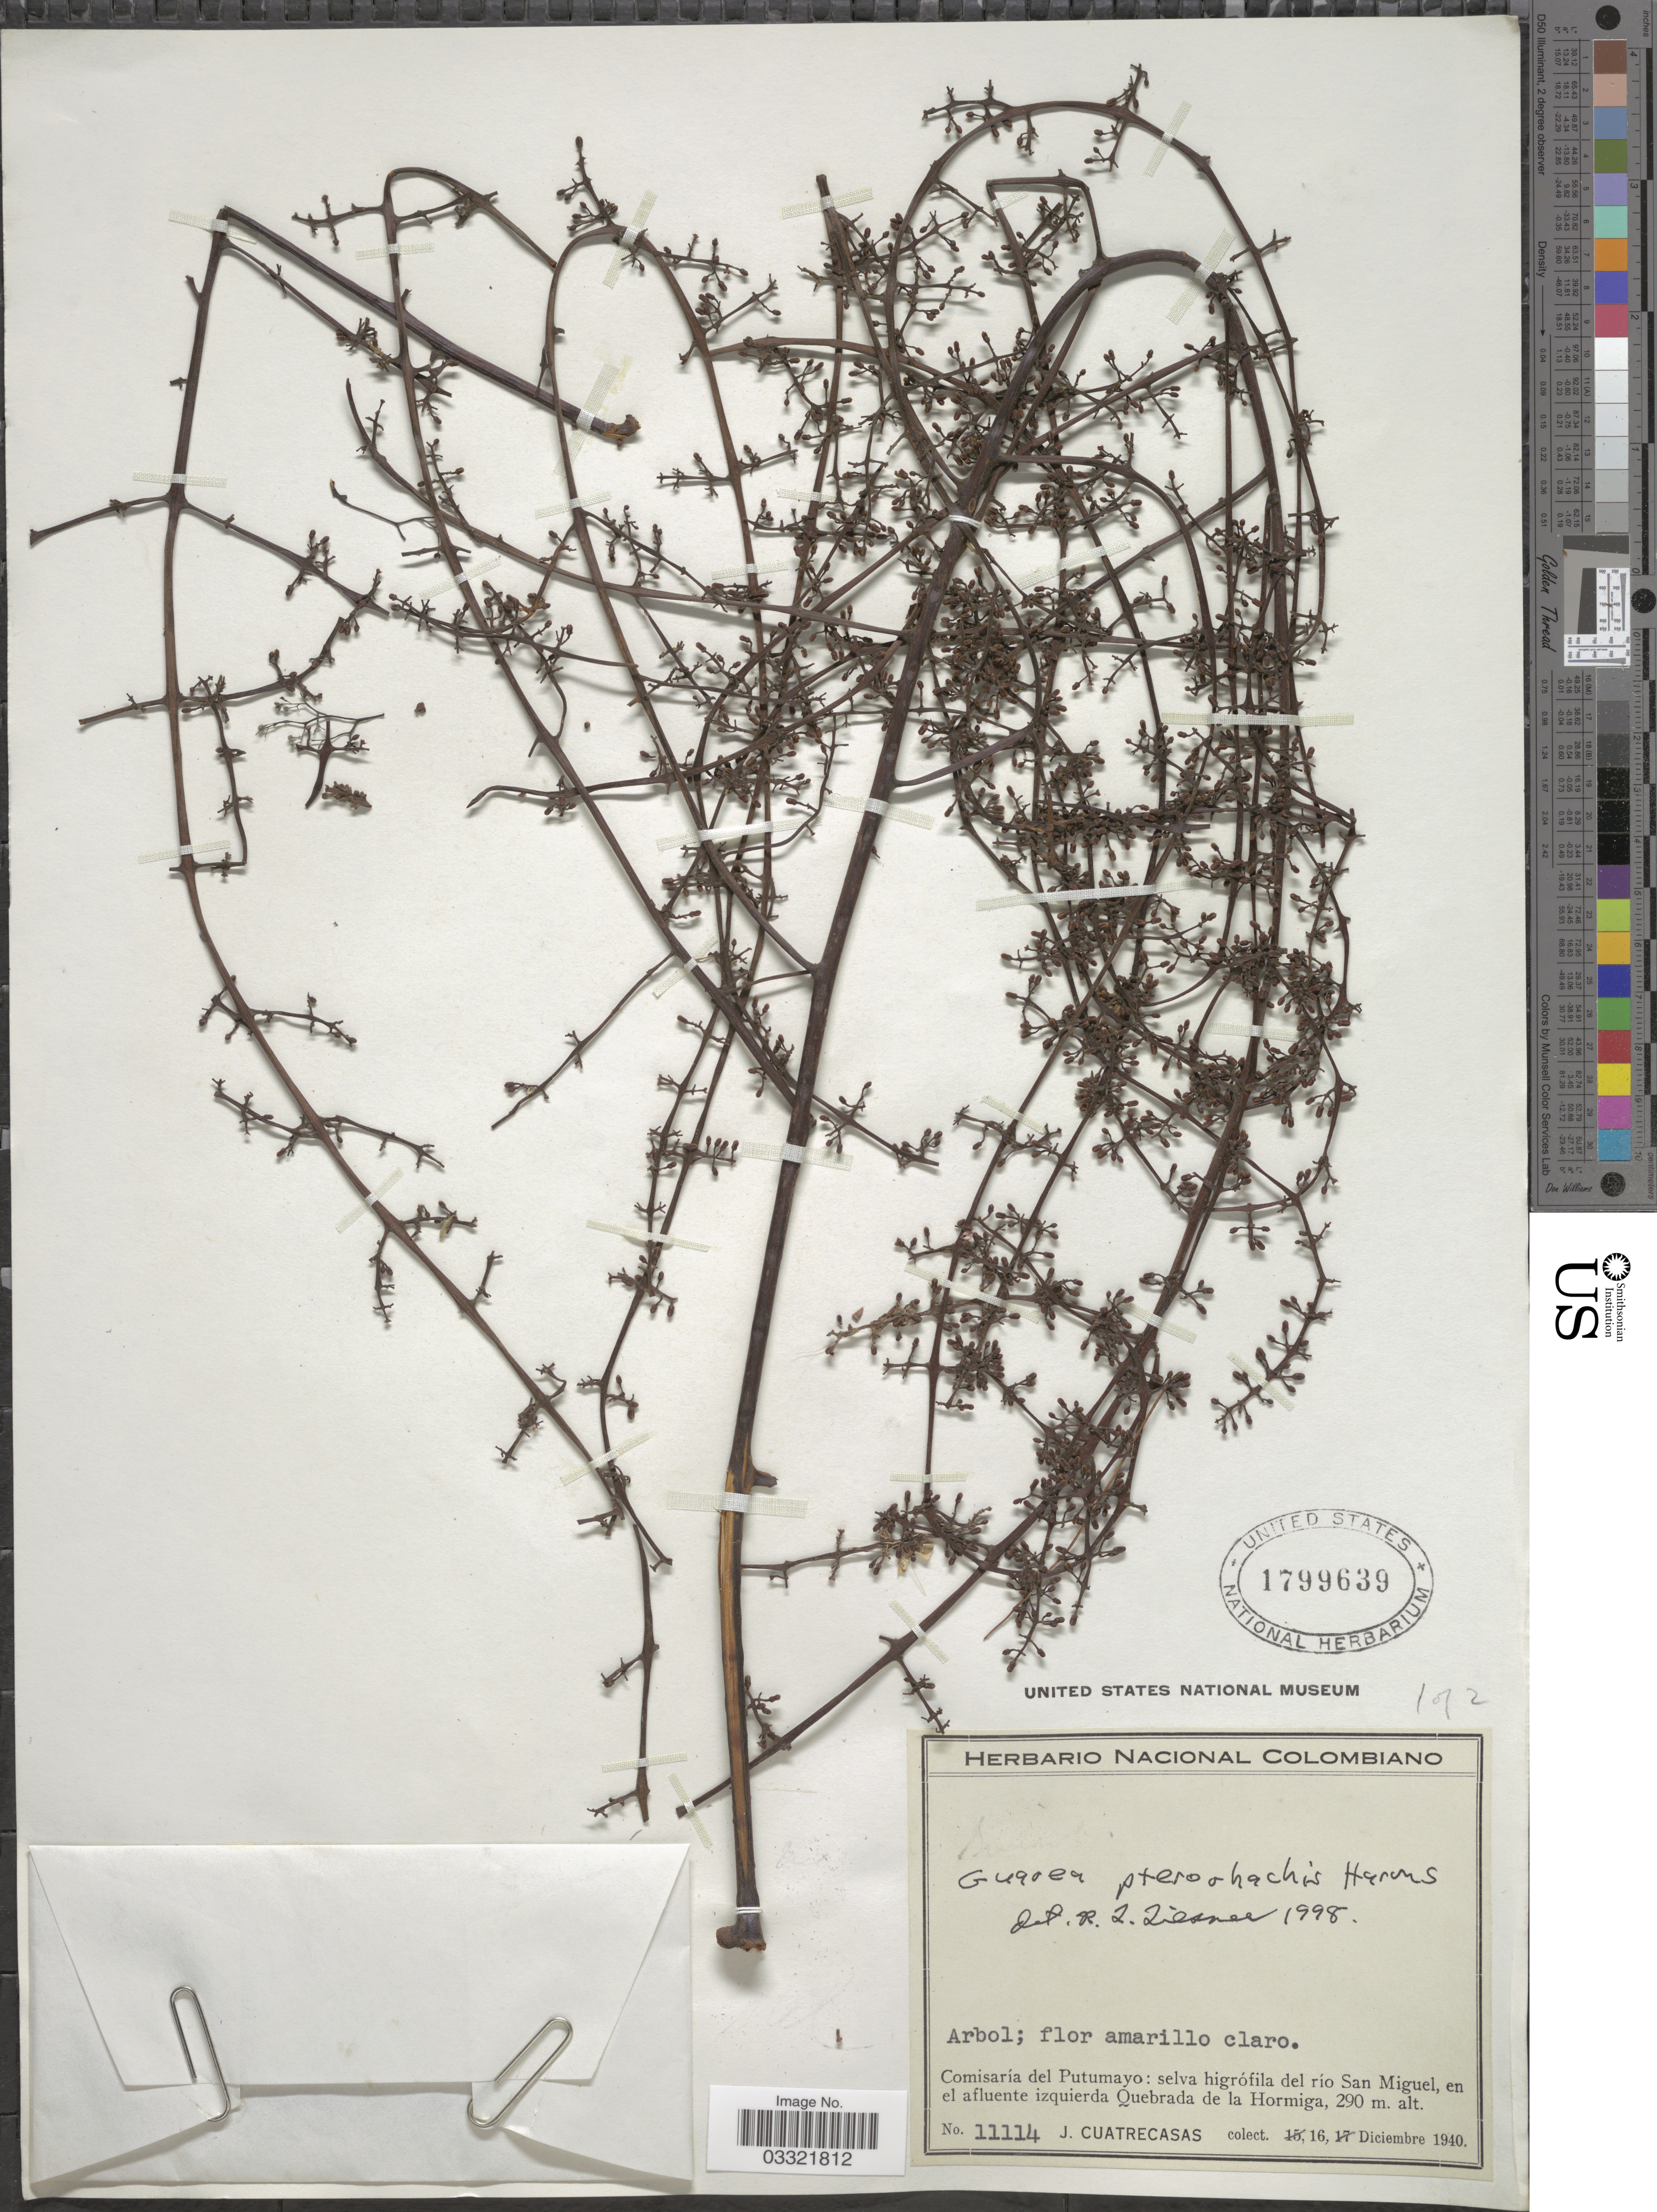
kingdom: Plantae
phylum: Tracheophyta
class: Magnoliopsida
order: Sapindales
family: Meliaceae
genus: Guarea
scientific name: Guarea pterorhachis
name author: Harms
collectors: J. Cuatrecasas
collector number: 11114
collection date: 1940-12-16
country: Colombia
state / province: Putumayo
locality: Comisaría del Putumayo: selva higrófila del rio San Miguel, en el afluente izquierda Quebrada de la Hormiga.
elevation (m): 290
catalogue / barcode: US 1799639